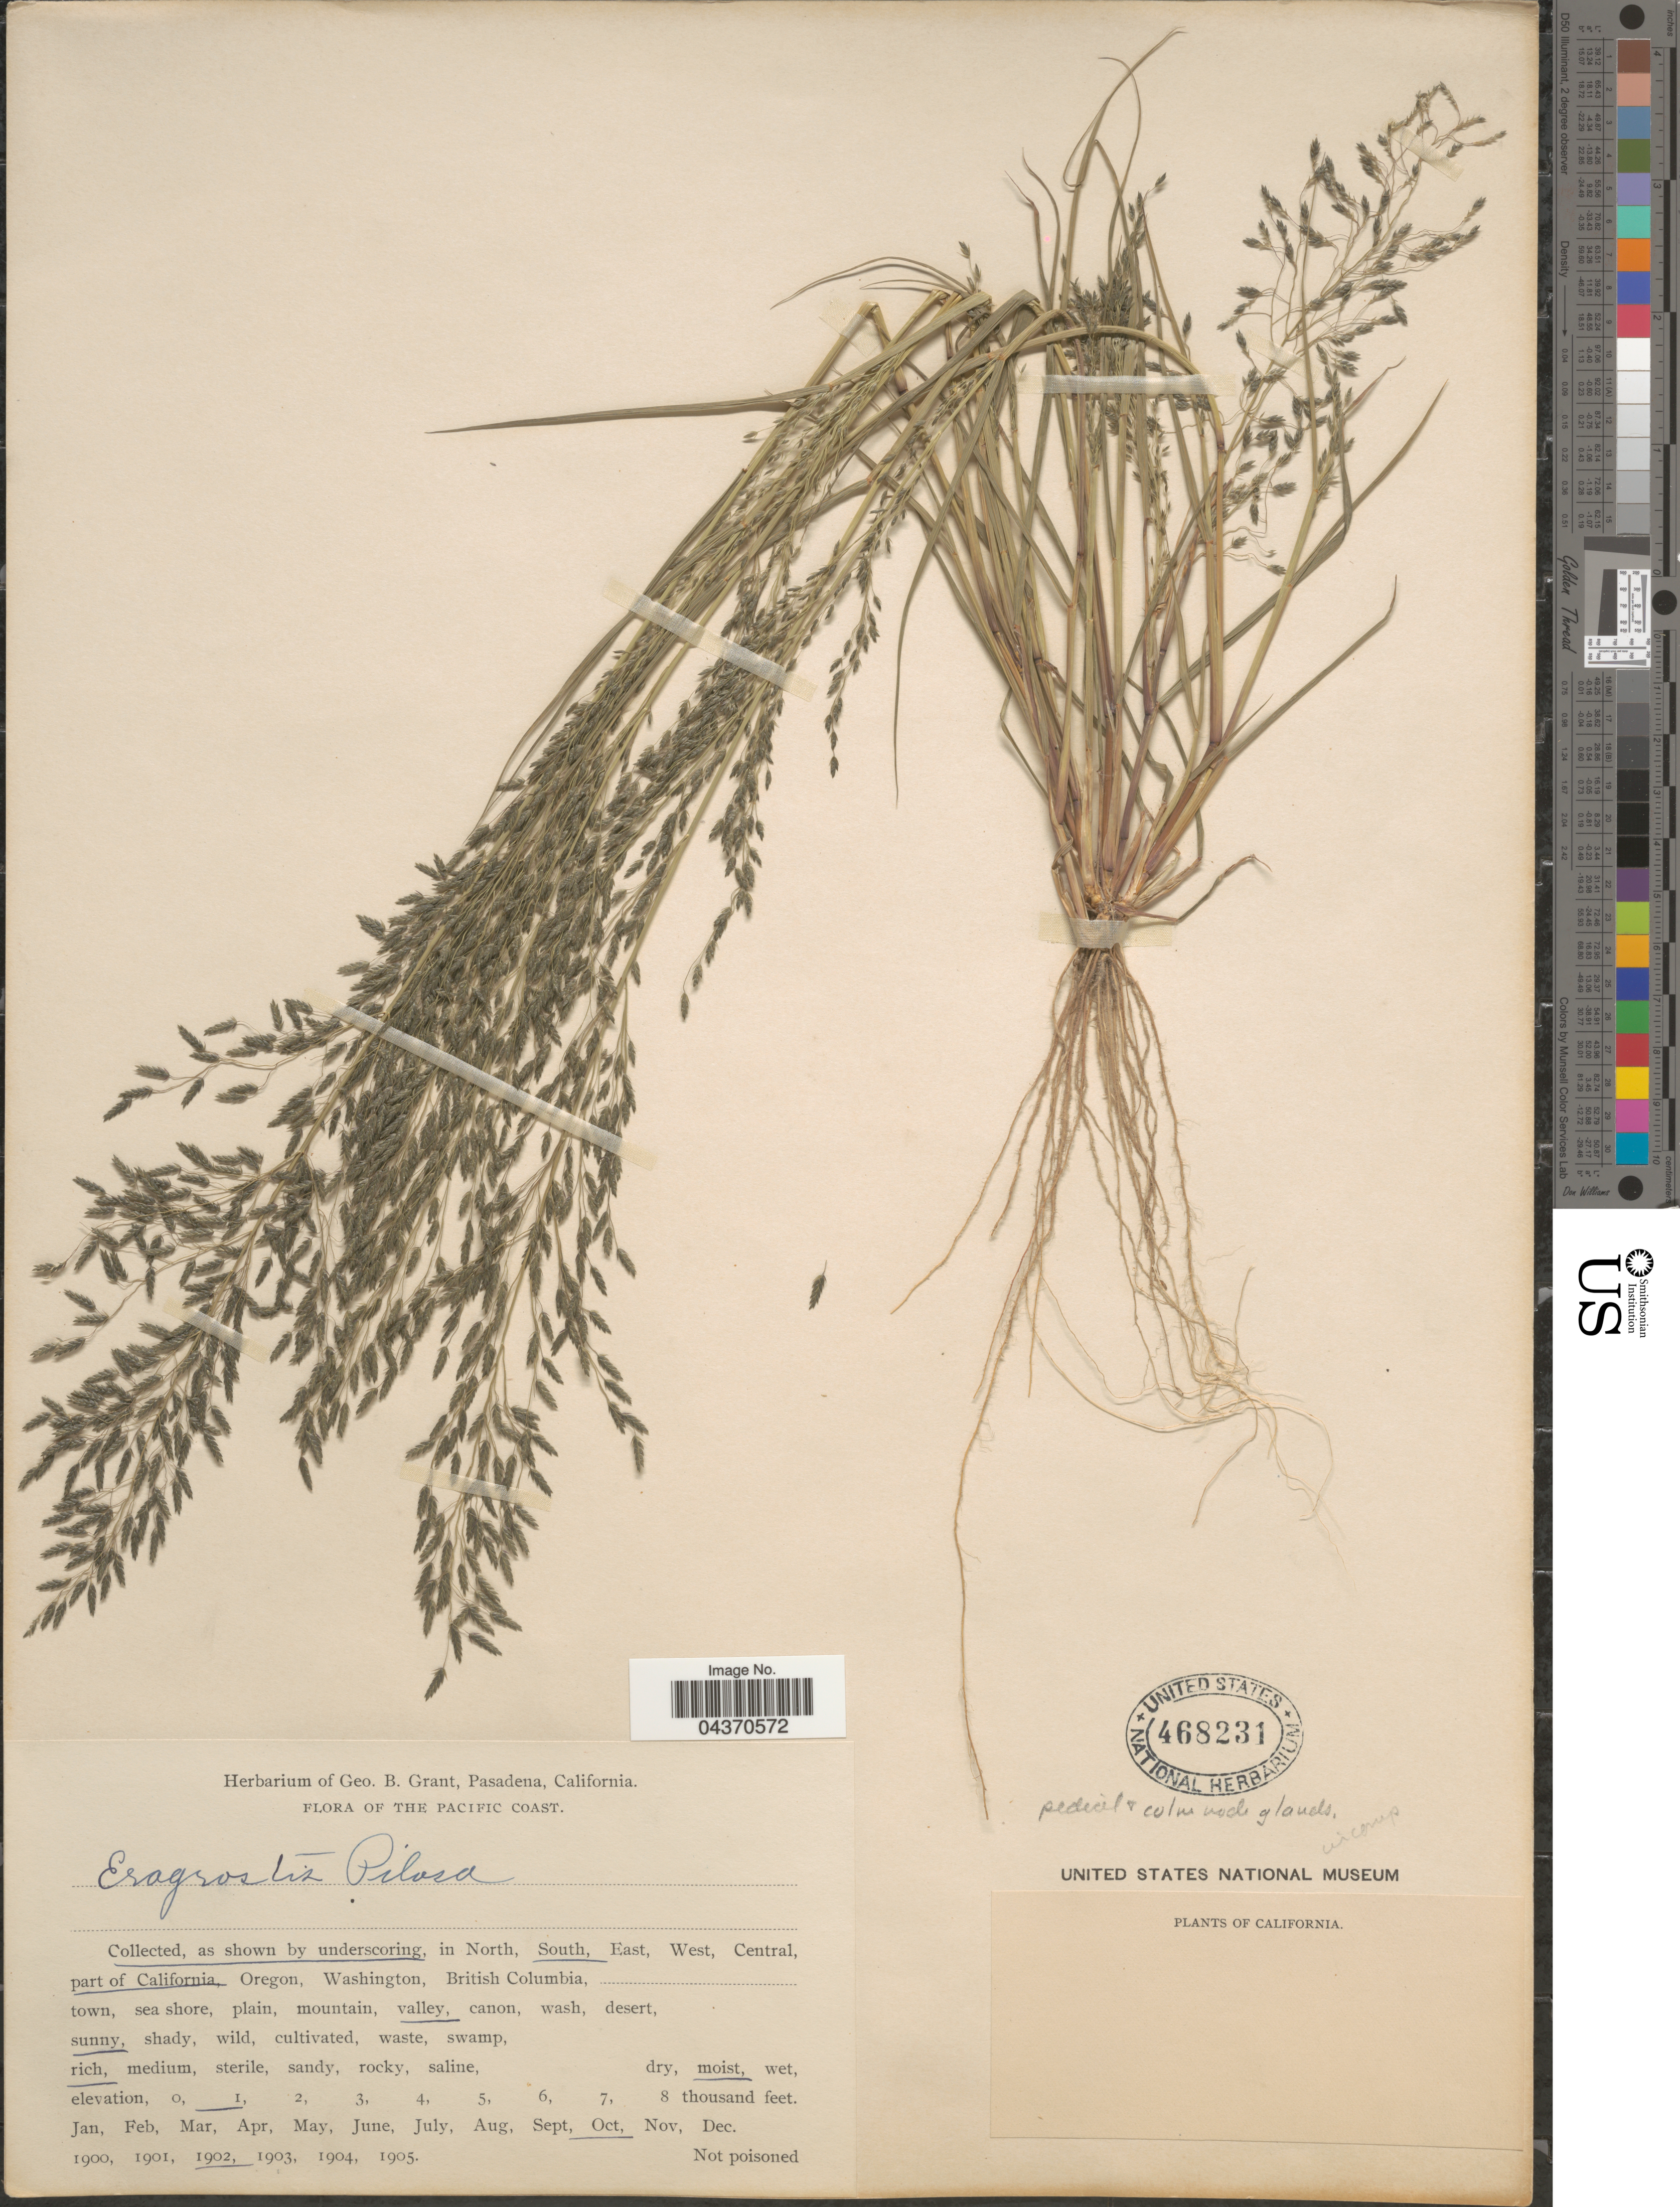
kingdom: Plantae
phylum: Tracheophyta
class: Liliopsida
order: Poales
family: Poaceae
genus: Eragrostis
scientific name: Eragrostis pilosa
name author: (L.) P. Beauv.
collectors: ex herb. Geo. B. Grant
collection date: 1902-10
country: United States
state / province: California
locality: Pacific Coast. South part of California.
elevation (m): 305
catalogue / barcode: US 468231